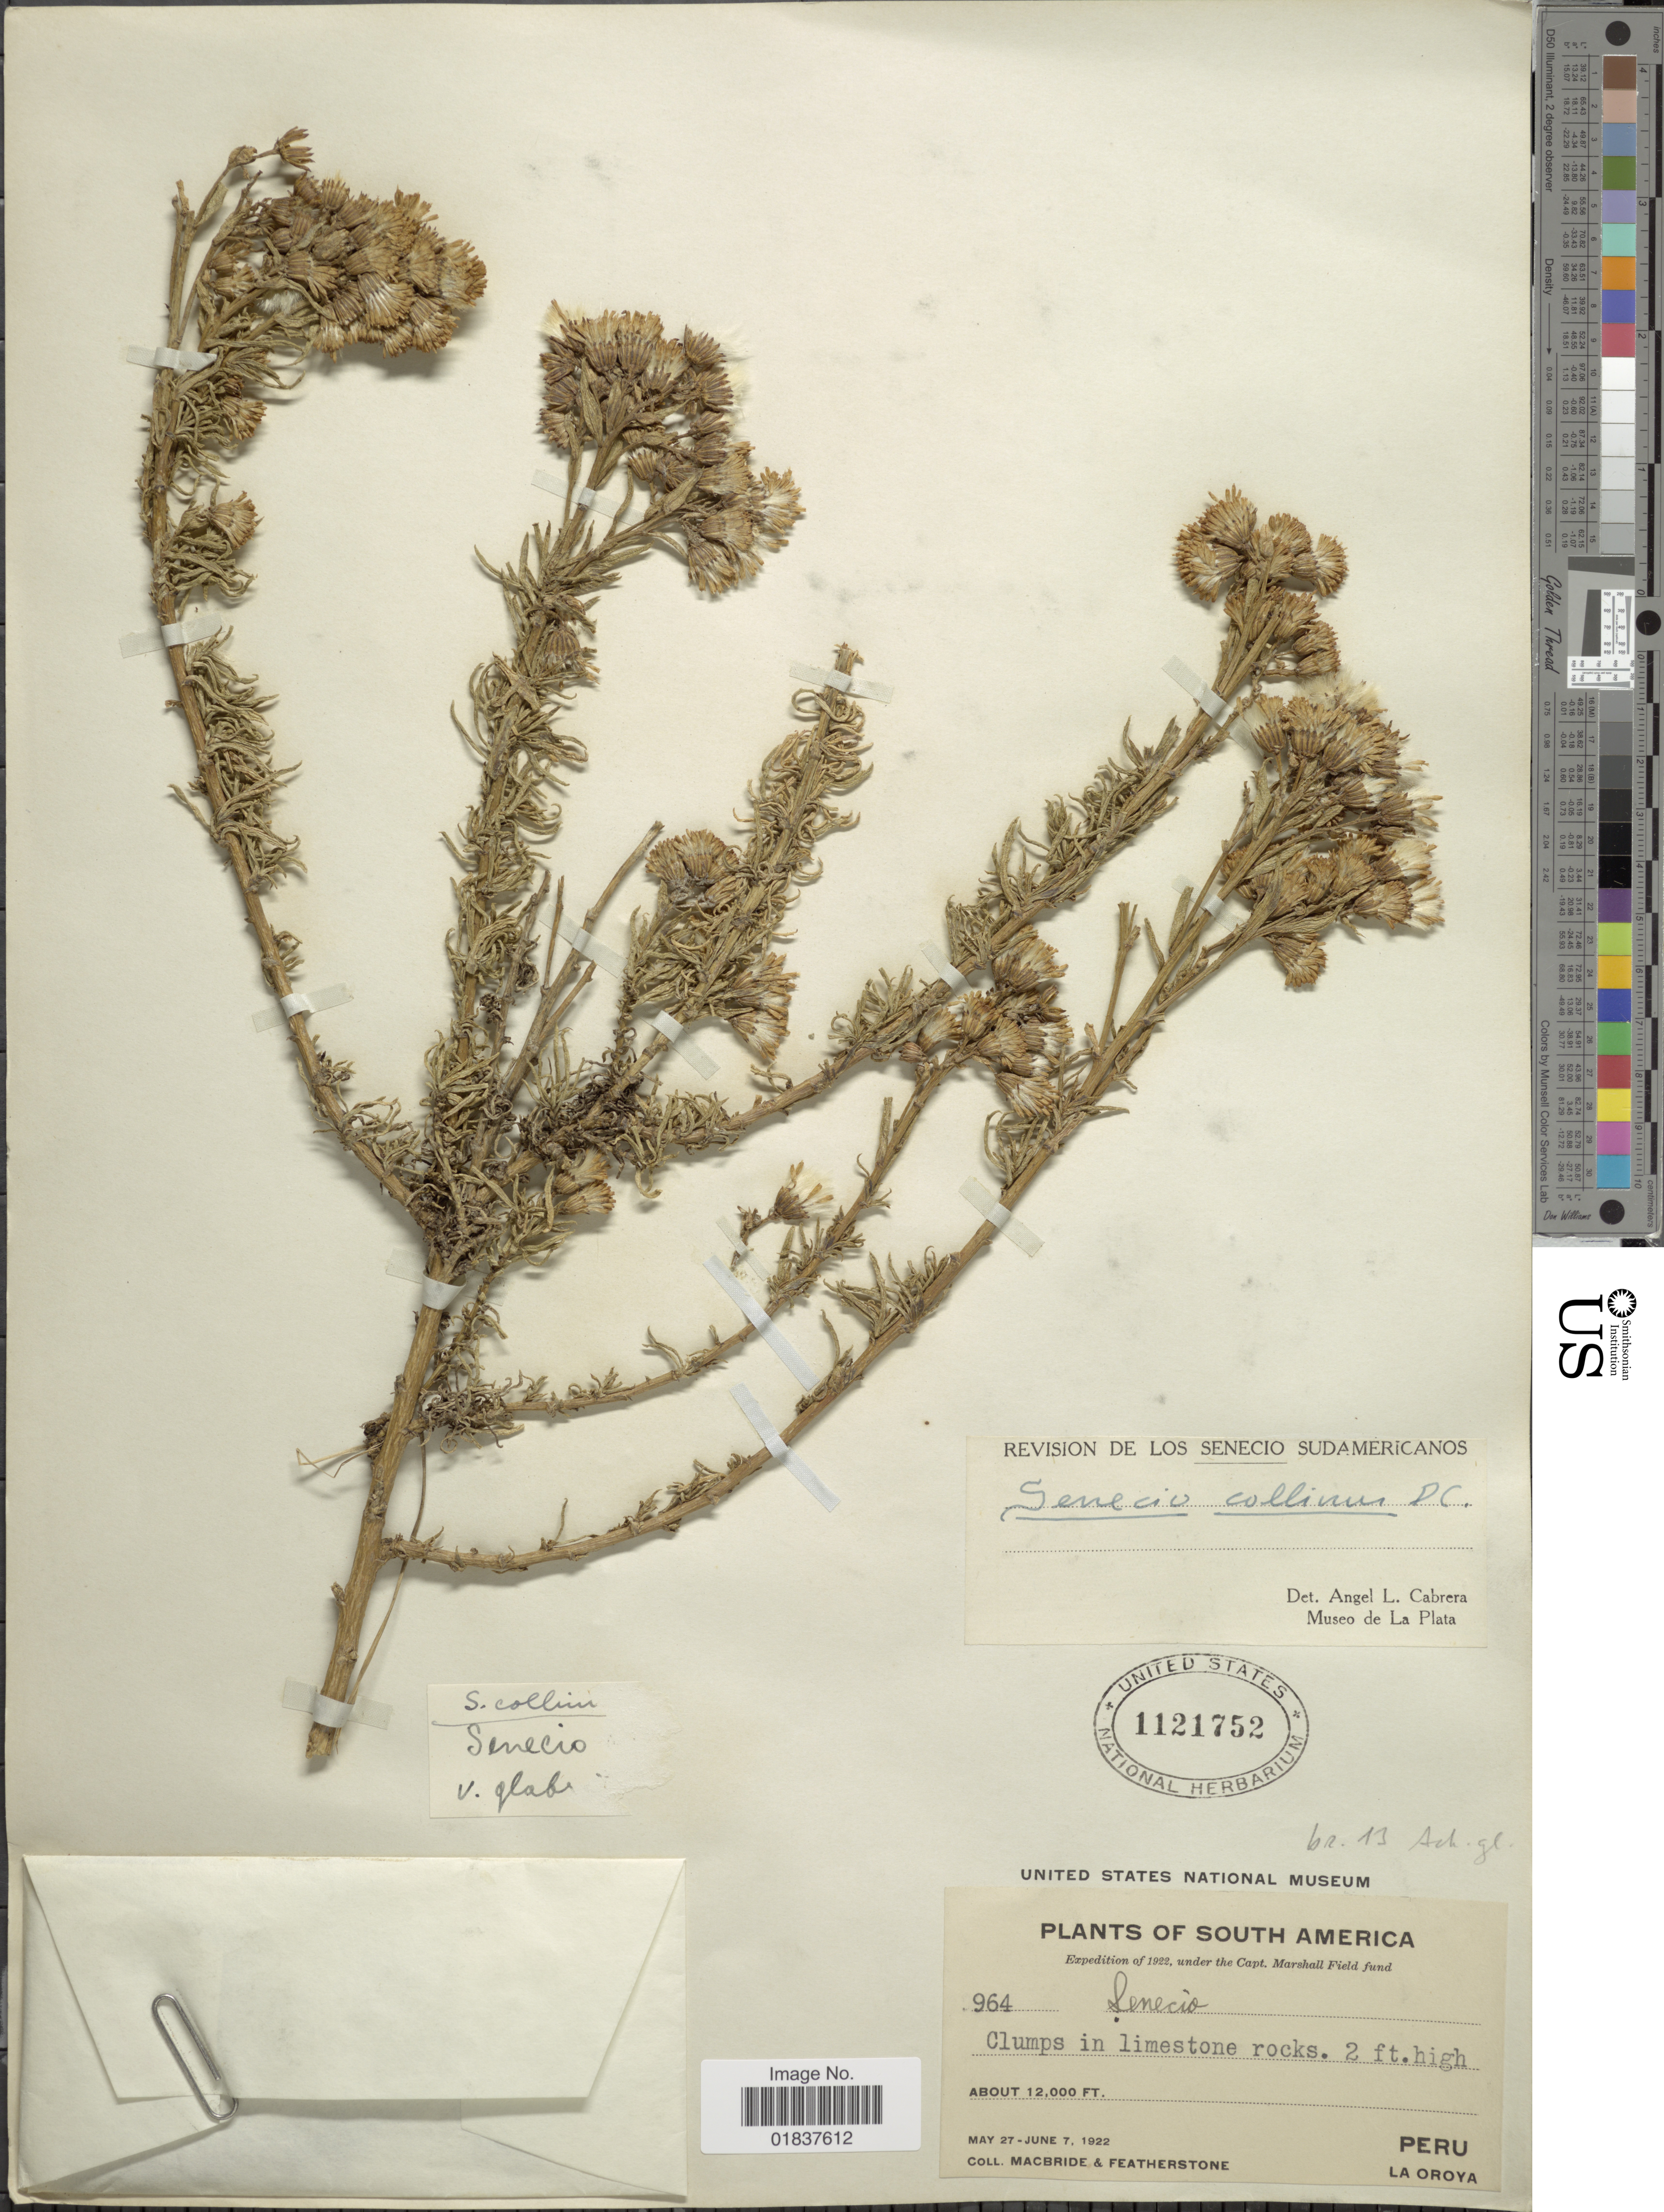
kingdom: Plantae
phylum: Tracheophyta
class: Magnoliopsida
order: Asterales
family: Asteraceae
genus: Senecio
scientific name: Senecio collinus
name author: DC.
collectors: J. F. Macbride & -. Featherstone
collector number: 964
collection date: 1922-05-27/1922-06-07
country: Peru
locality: La Oroya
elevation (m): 3658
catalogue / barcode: US 1121752